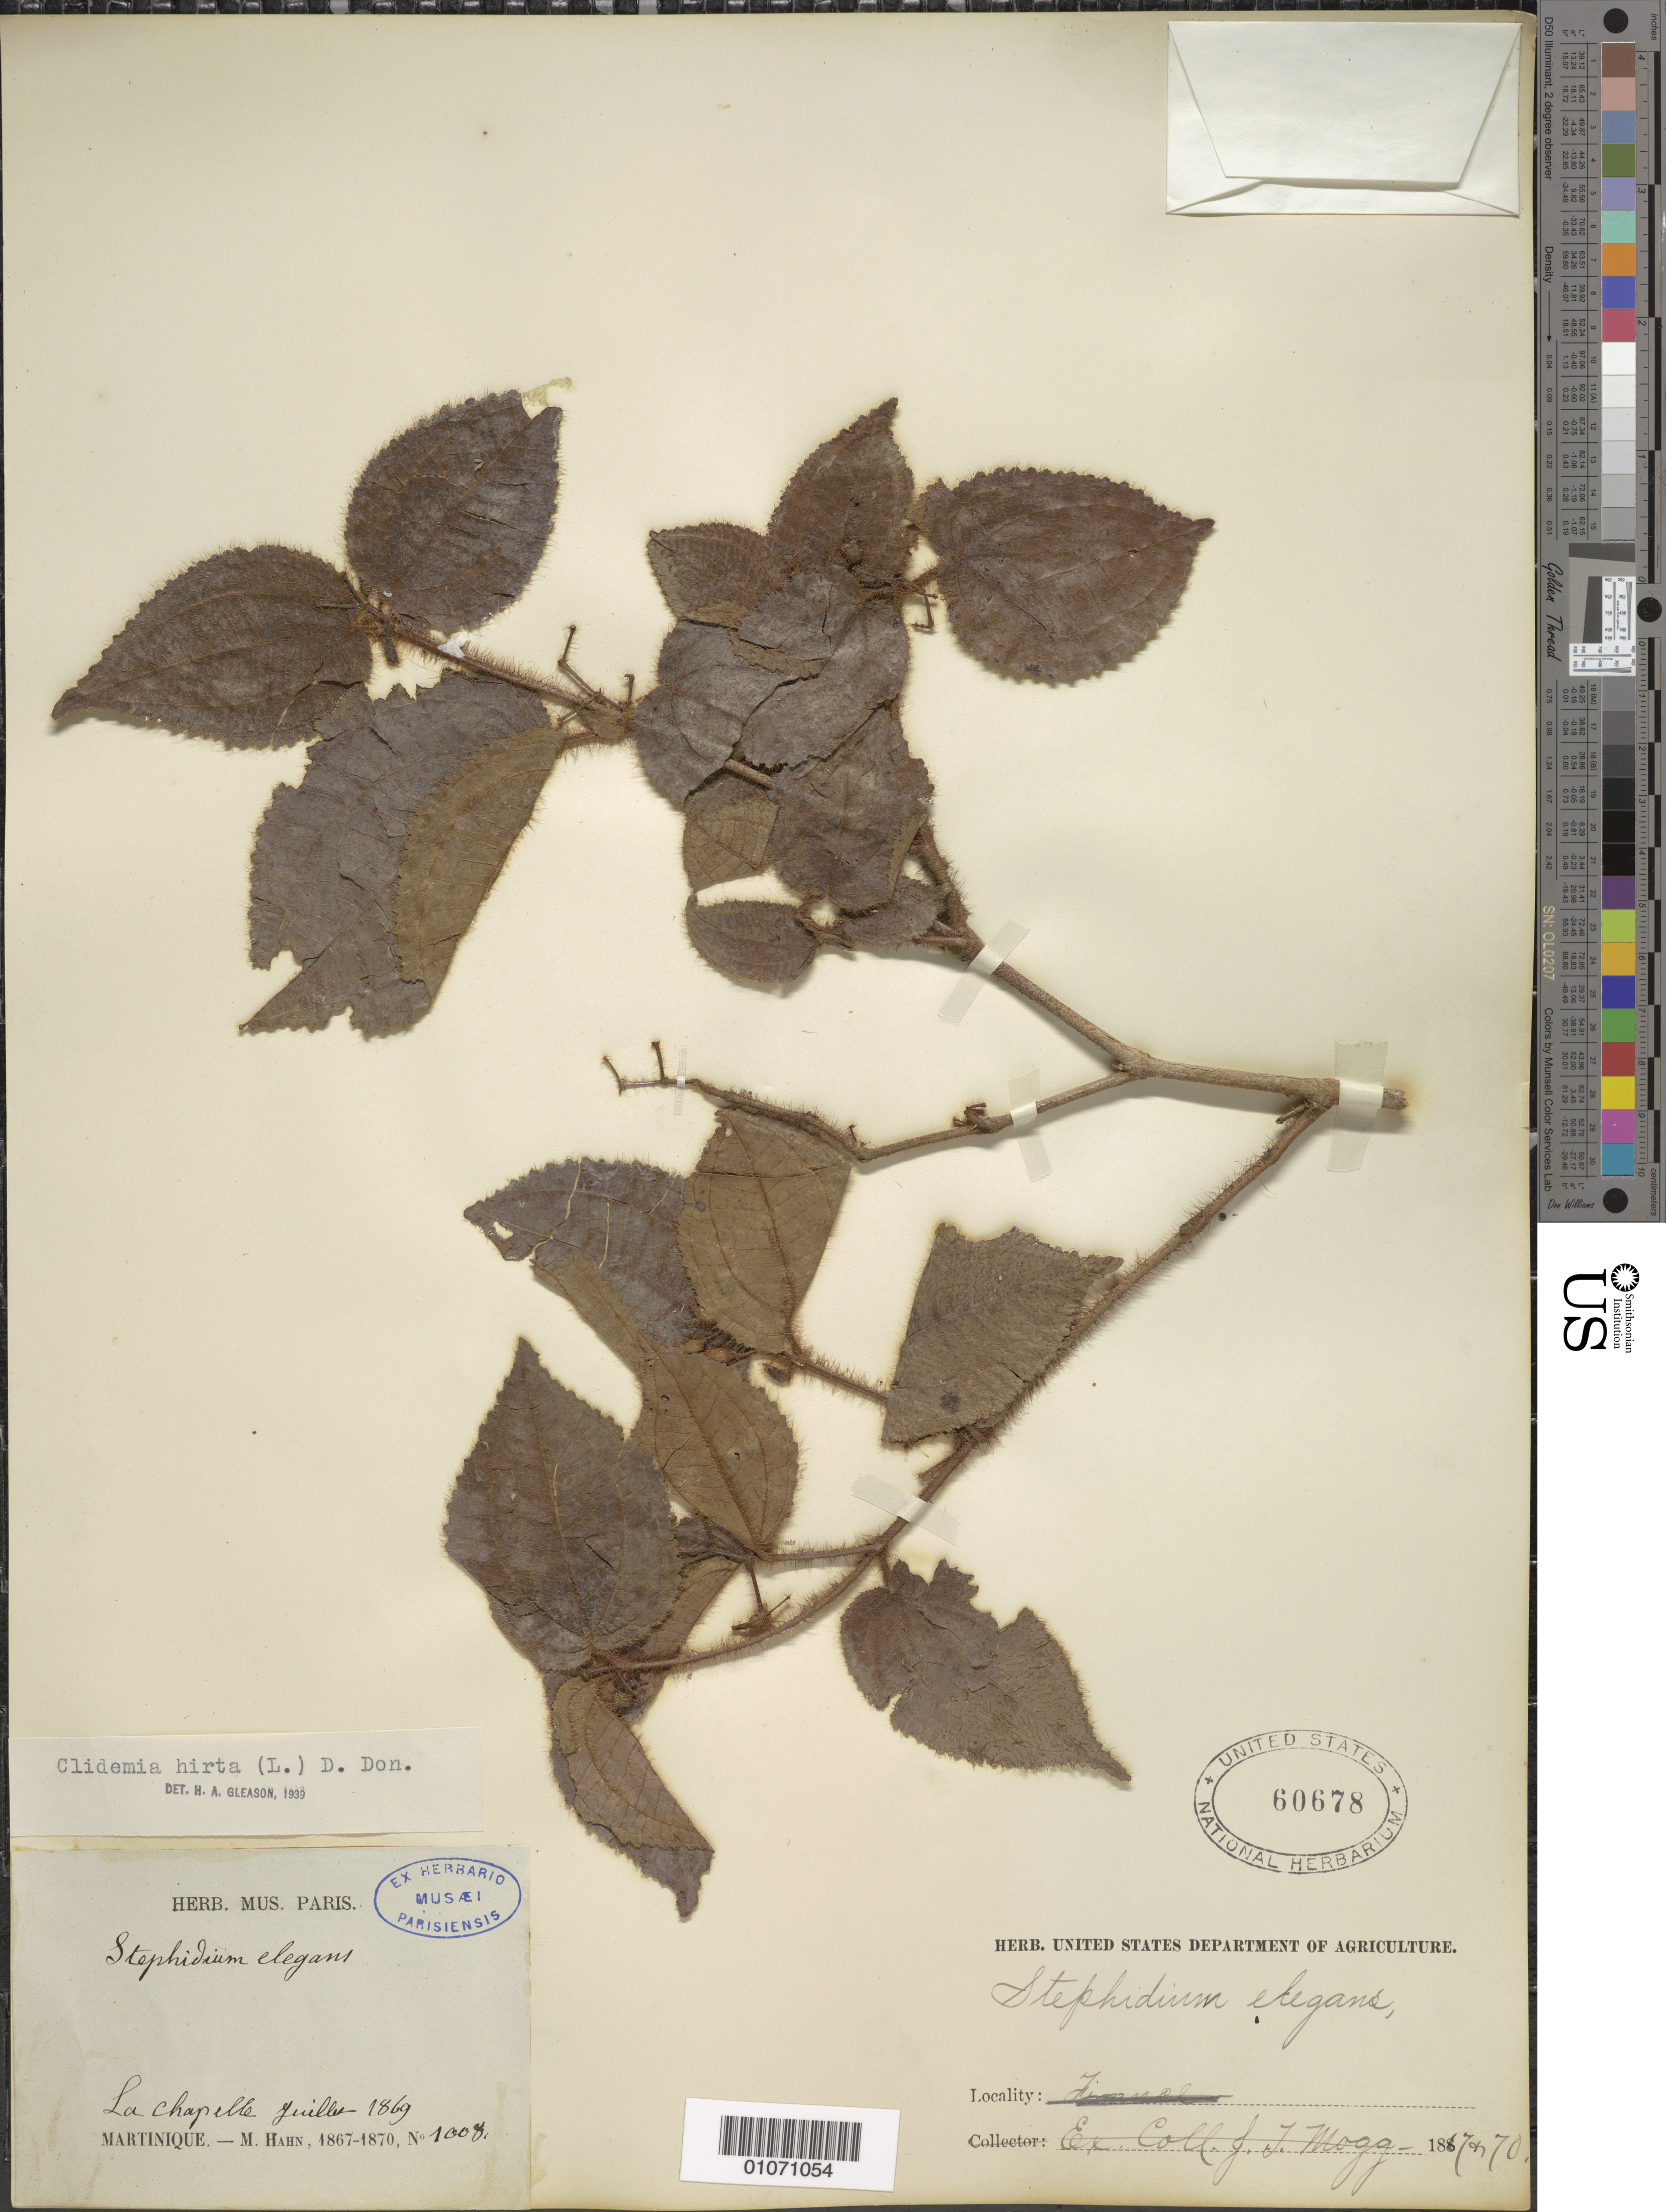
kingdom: Plantae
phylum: Tracheophyta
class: Magnoliopsida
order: Myrtales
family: Melastomataceae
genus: Clidemia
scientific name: Clidemia hirta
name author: (L.) D. Don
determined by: Gleason, H. A.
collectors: M. Hahn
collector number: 1008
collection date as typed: Jul 1869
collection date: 1869-07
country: Martinique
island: Martinique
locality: La Chapelle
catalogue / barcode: US 60678